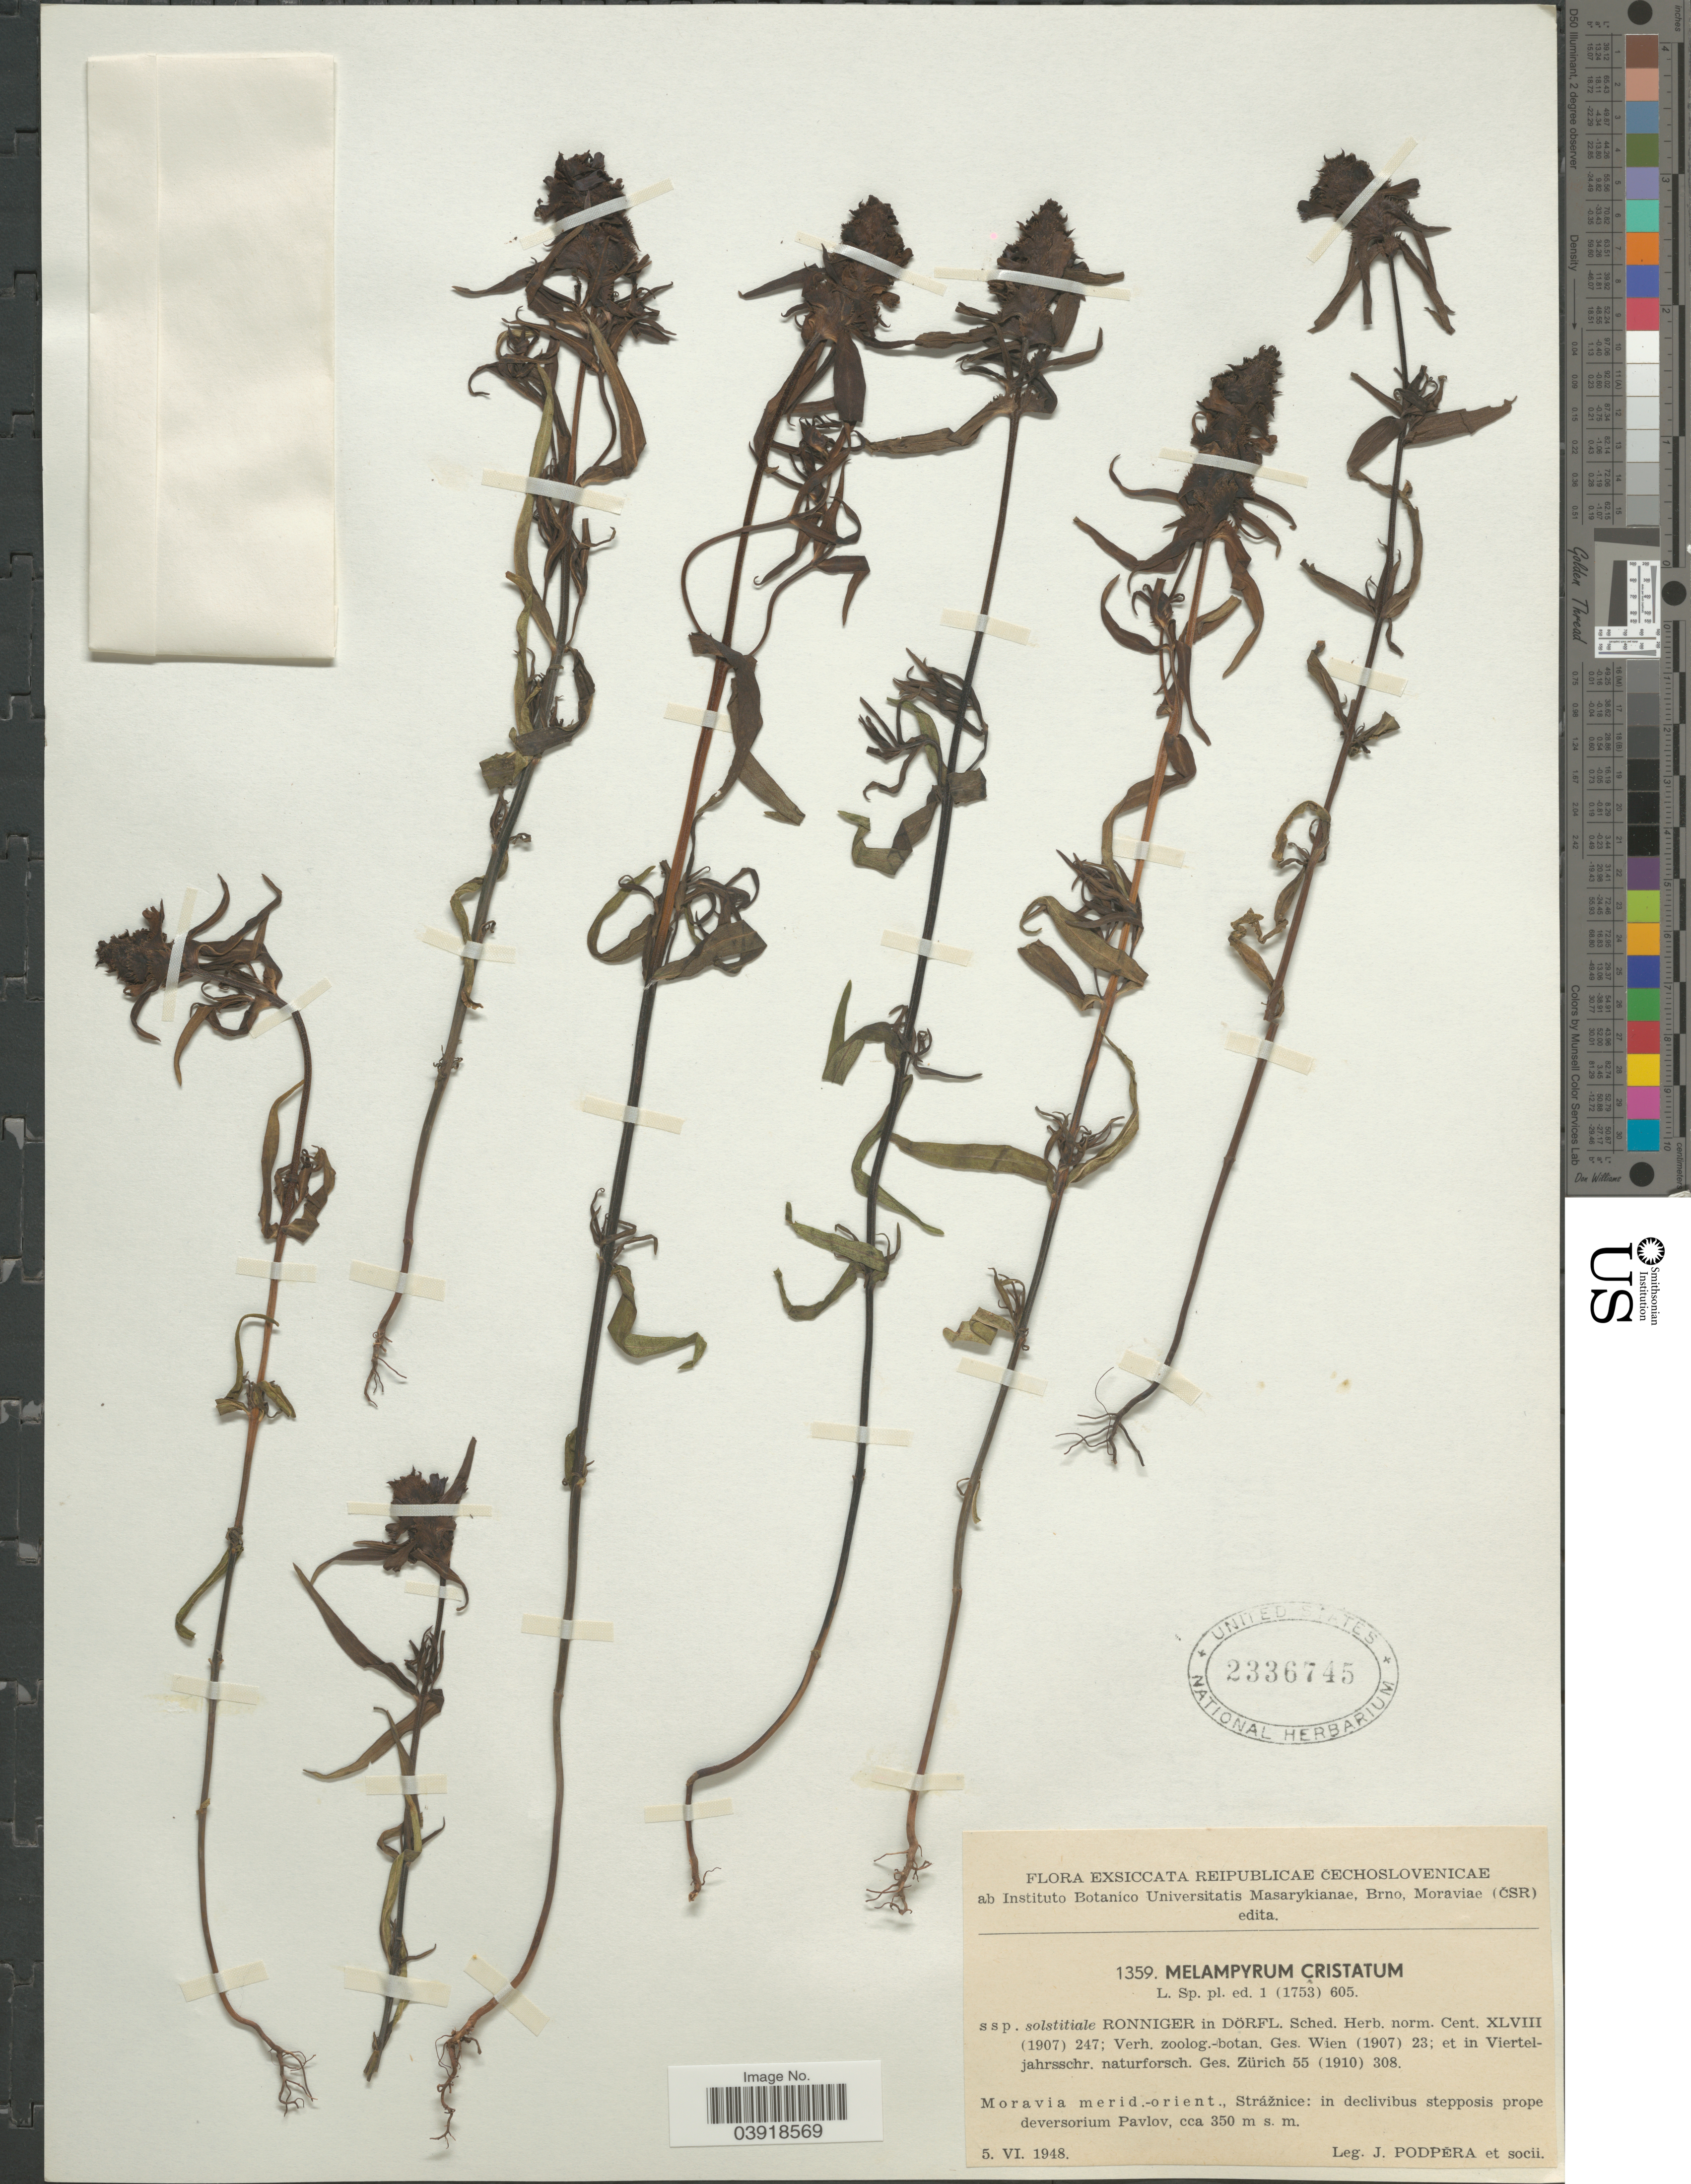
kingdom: Plantae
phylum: Tracheophyta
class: Magnoliopsida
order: Lamiales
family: Orobanchaceae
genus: Melampyrum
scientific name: Melampyrum cristatum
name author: Hablitz ex Steud.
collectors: J. Podpera & Socii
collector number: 1359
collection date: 1948-06-05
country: Czechia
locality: Reipublicae Čechoslovenicae. Moravia merid.-orient., Strážnice: in declivibus stepposis prope deversorium Pavlov.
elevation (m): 350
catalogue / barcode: US 2336745